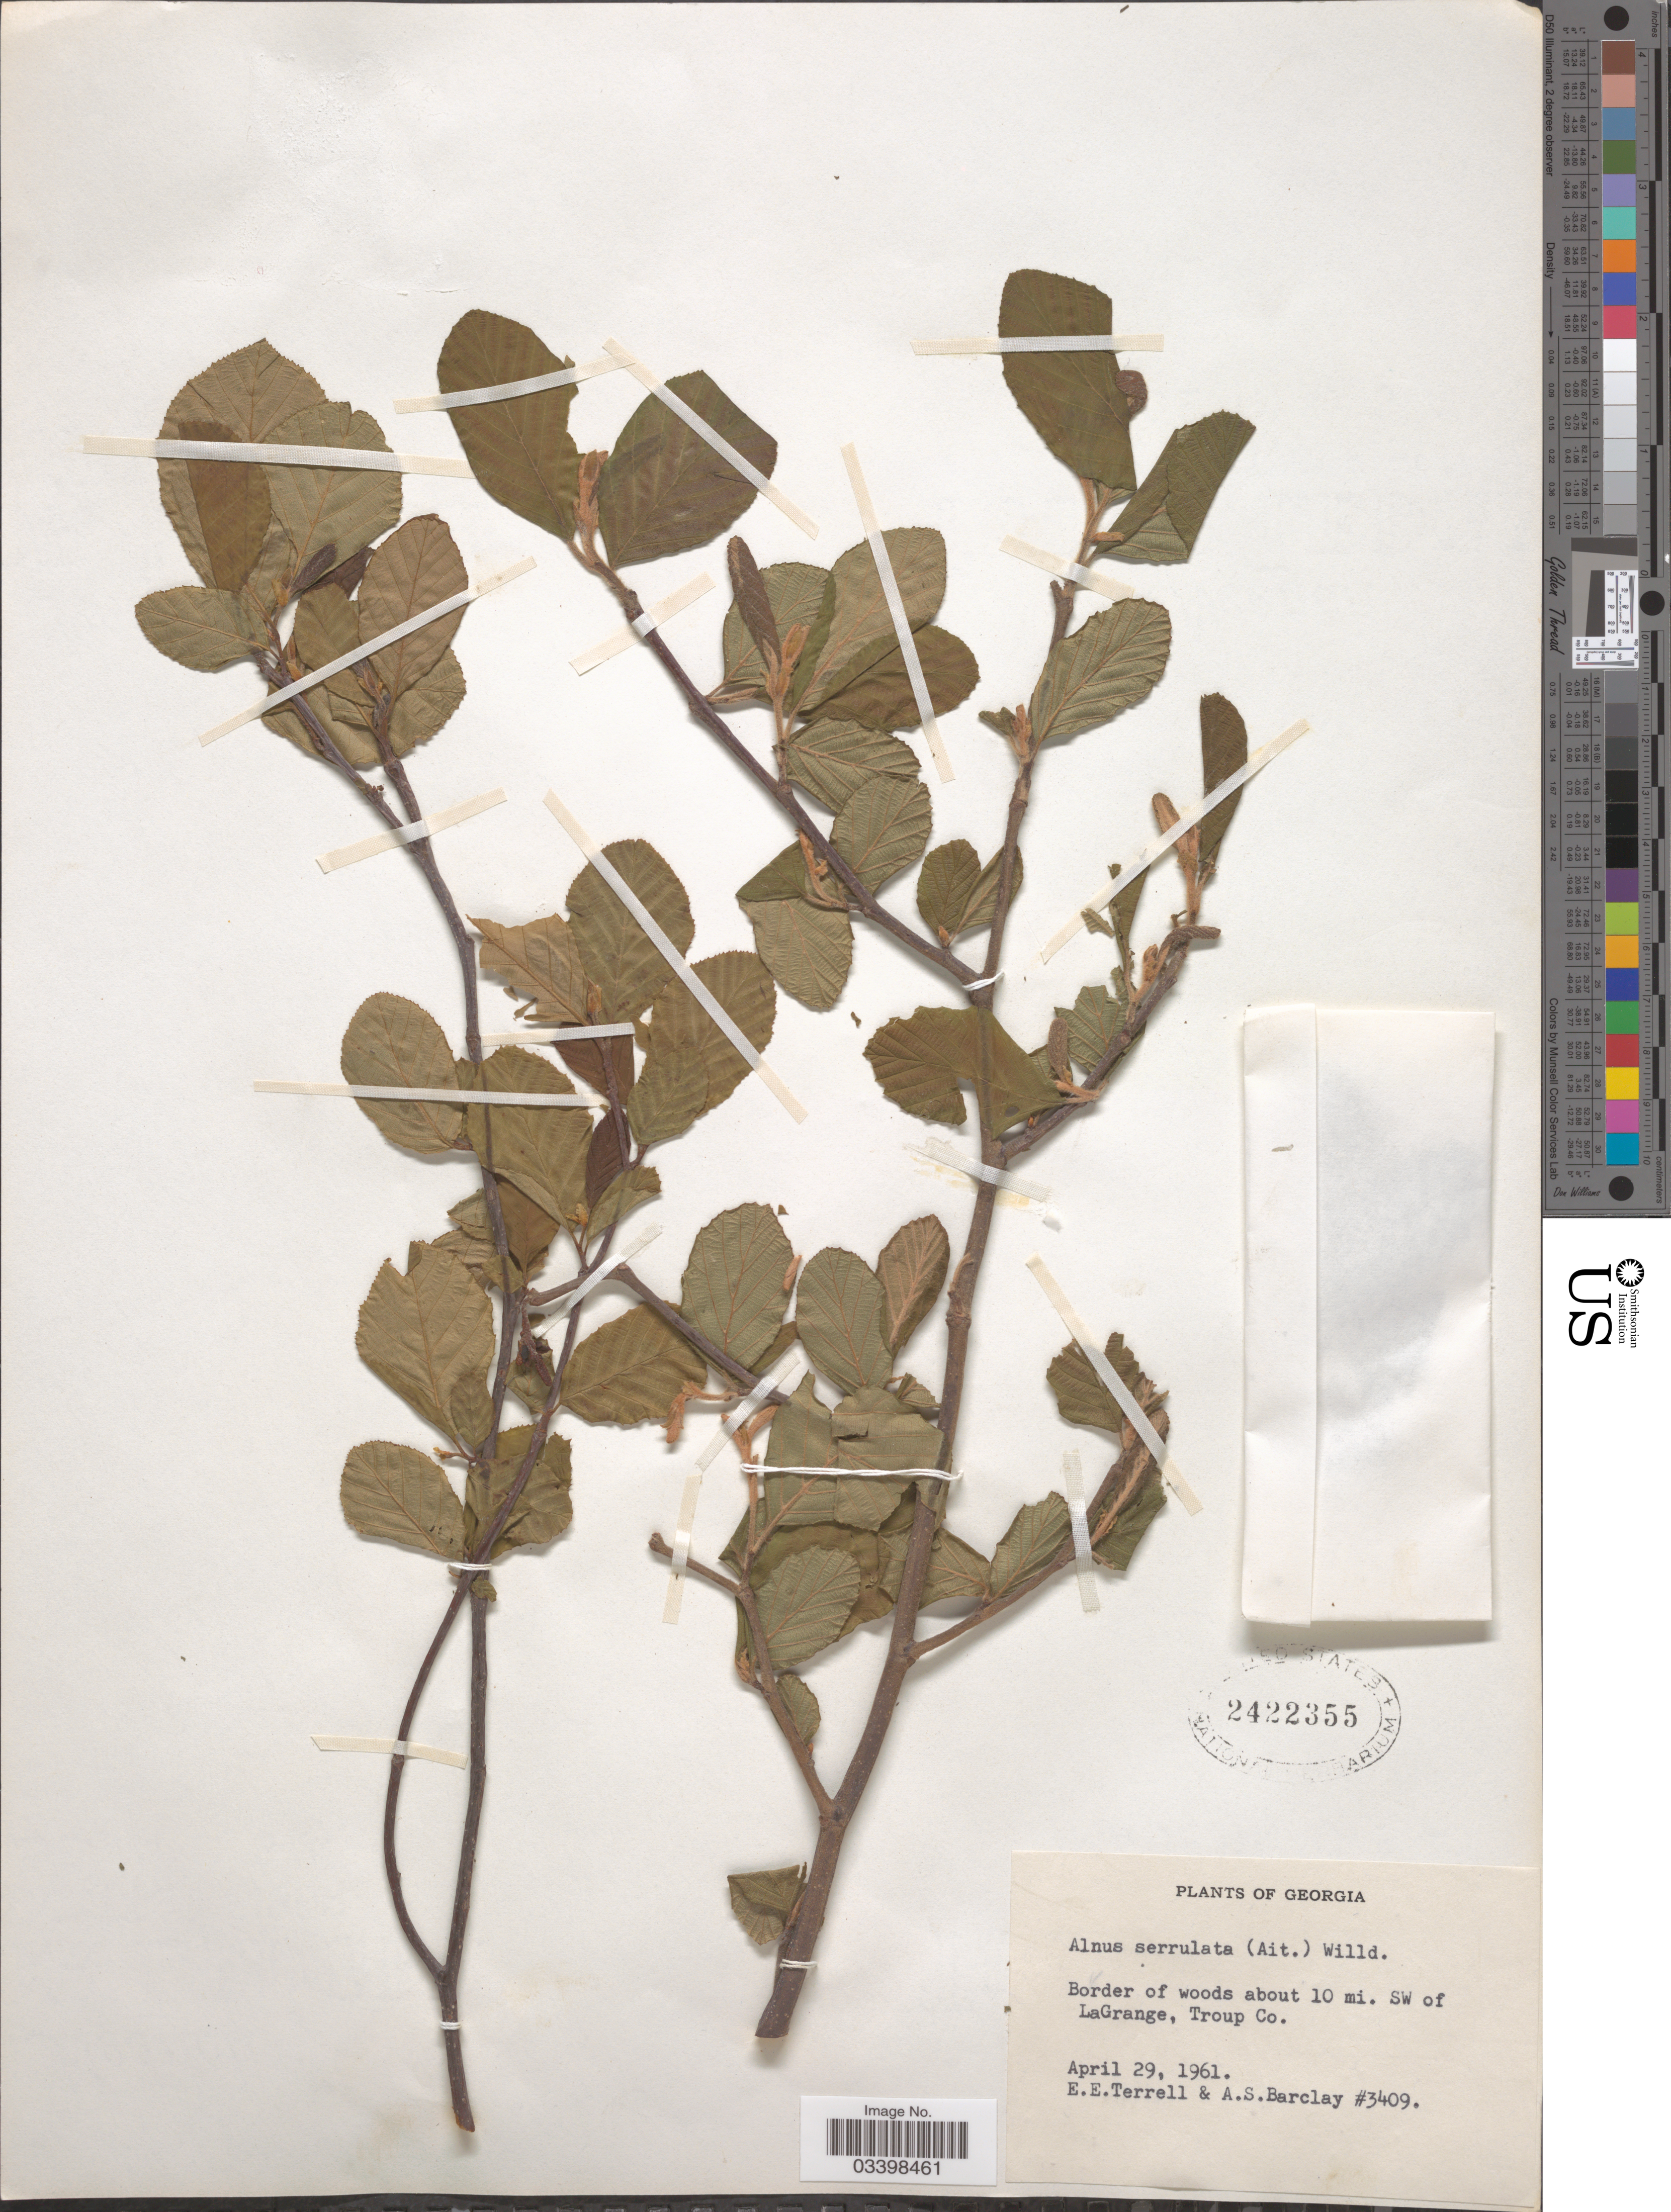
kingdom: Plantae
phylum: Tracheophyta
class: Magnoliopsida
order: Fagales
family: Betulaceae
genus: Alnus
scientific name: Alnus serrulata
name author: (Aiton) Willd.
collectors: E. E. Terrell & A. S. Barclay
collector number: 3409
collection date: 1961-04-29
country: United States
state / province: Georgia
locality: Border of woods about 10 mi. SW of LaGrange, Troup Co.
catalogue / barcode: US 2422355